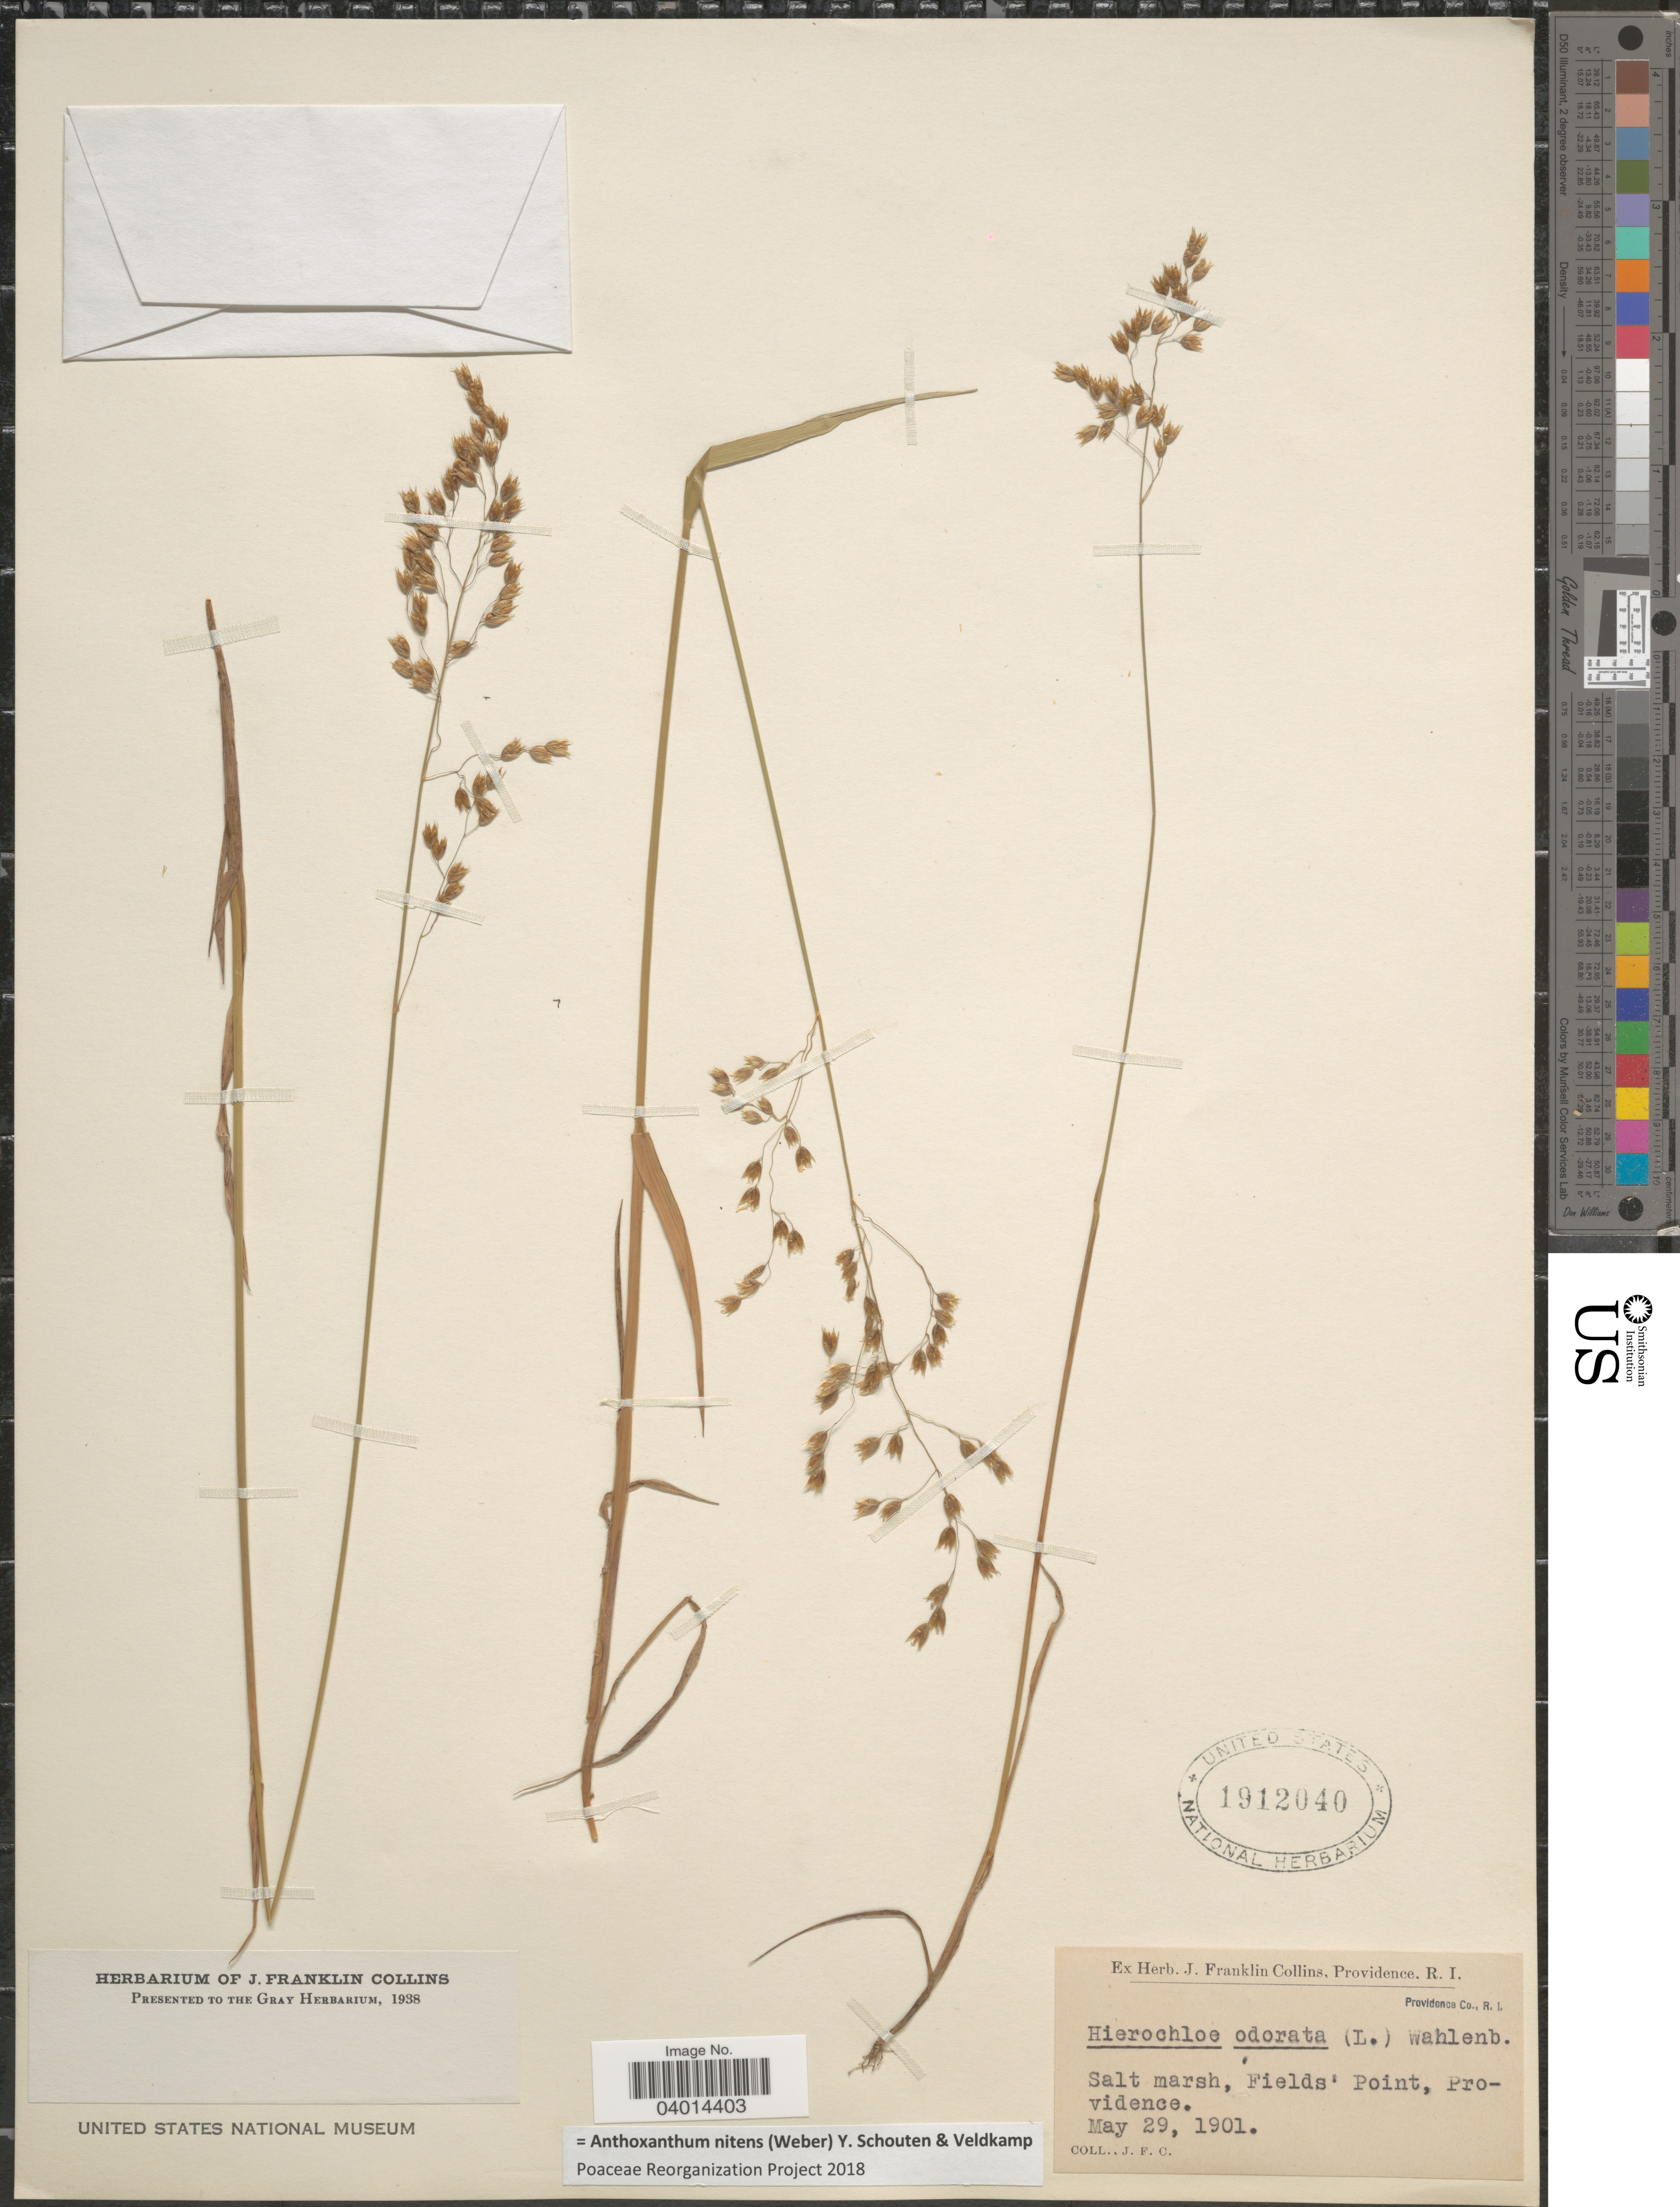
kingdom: Plantae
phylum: Tracheophyta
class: Liliopsida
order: Poales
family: Poaceae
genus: Anthoxanthum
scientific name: Anthoxanthum nitens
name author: (G.H. Weber) R.T.A. Schouten & Veldkamp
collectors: J. Collins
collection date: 1901-05-29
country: United States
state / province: Rhode Island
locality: Fields' Point, Providence.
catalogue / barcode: US 1912040